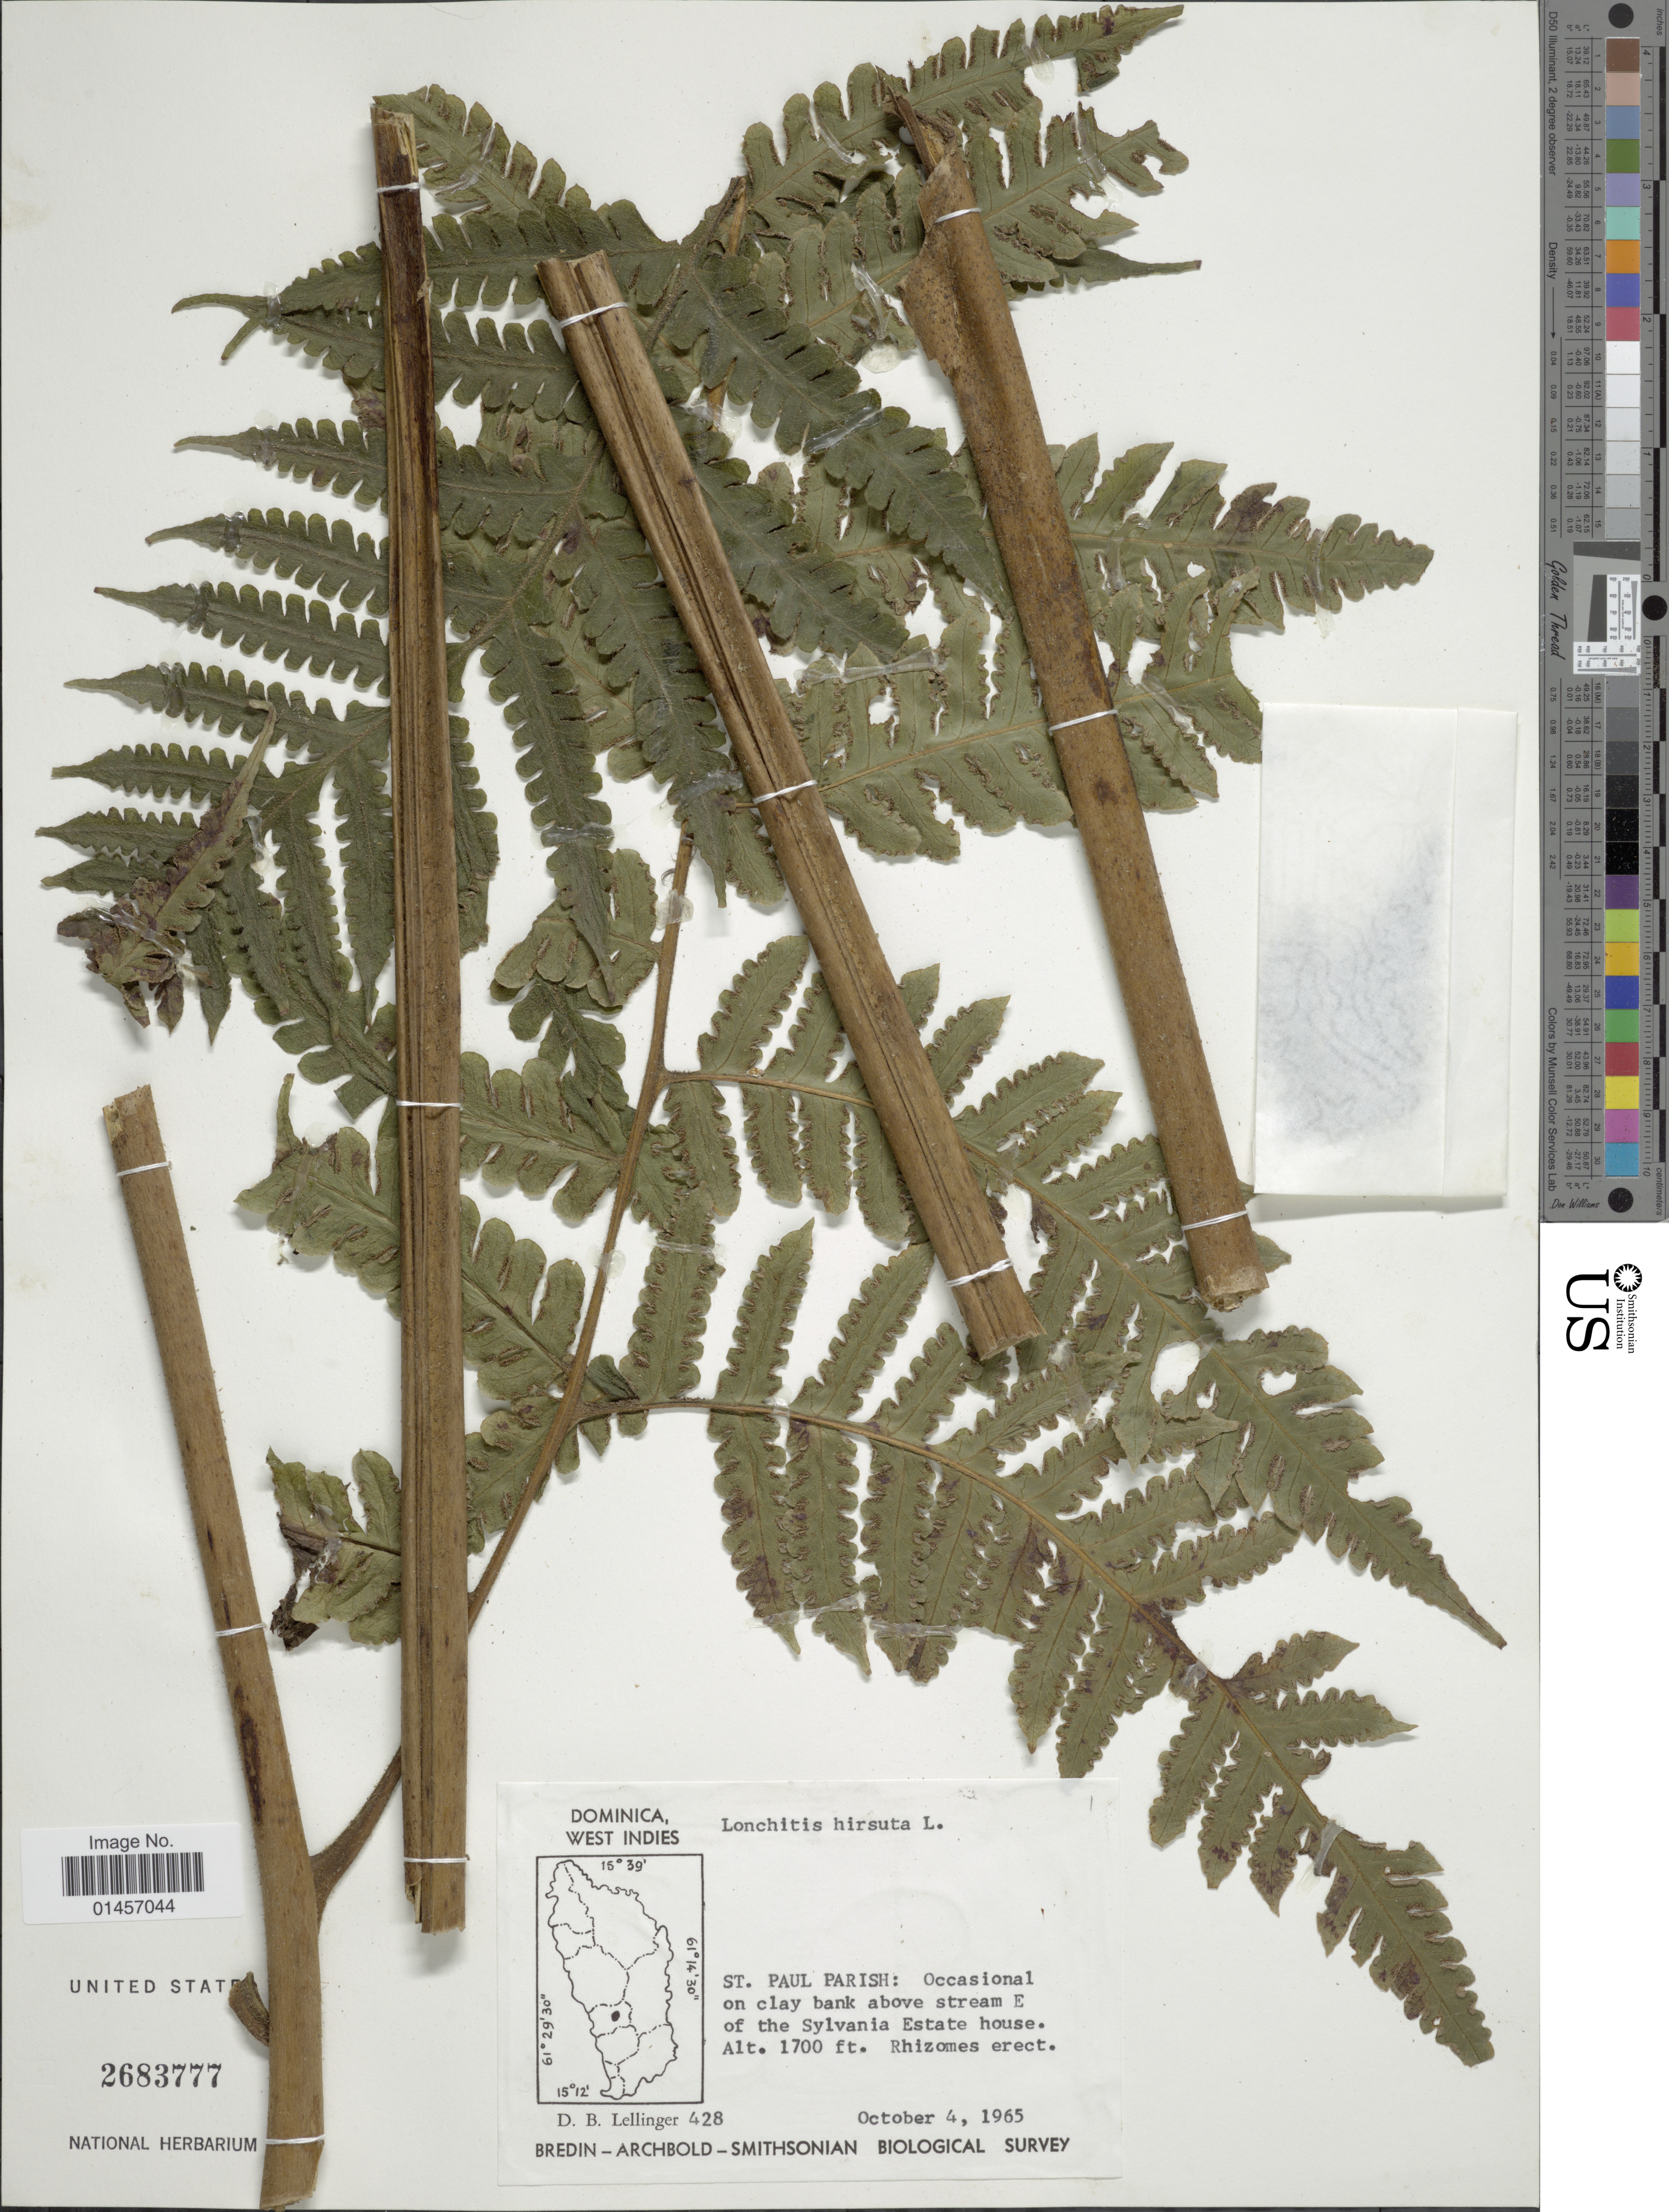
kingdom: Plantae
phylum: Tracheophyta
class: Polypodiopsida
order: Polypodiales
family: Lonchitidaceae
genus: Lonchitis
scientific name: Lonchitis hirsuta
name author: L.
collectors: D. B. Lellinger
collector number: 428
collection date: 1965-10-04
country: Dominica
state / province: St. Paul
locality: Dominica, St. Paul Parish: Occasional on clay bank above stream E of the Sylvania Estate house.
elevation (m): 518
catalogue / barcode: US 2683777